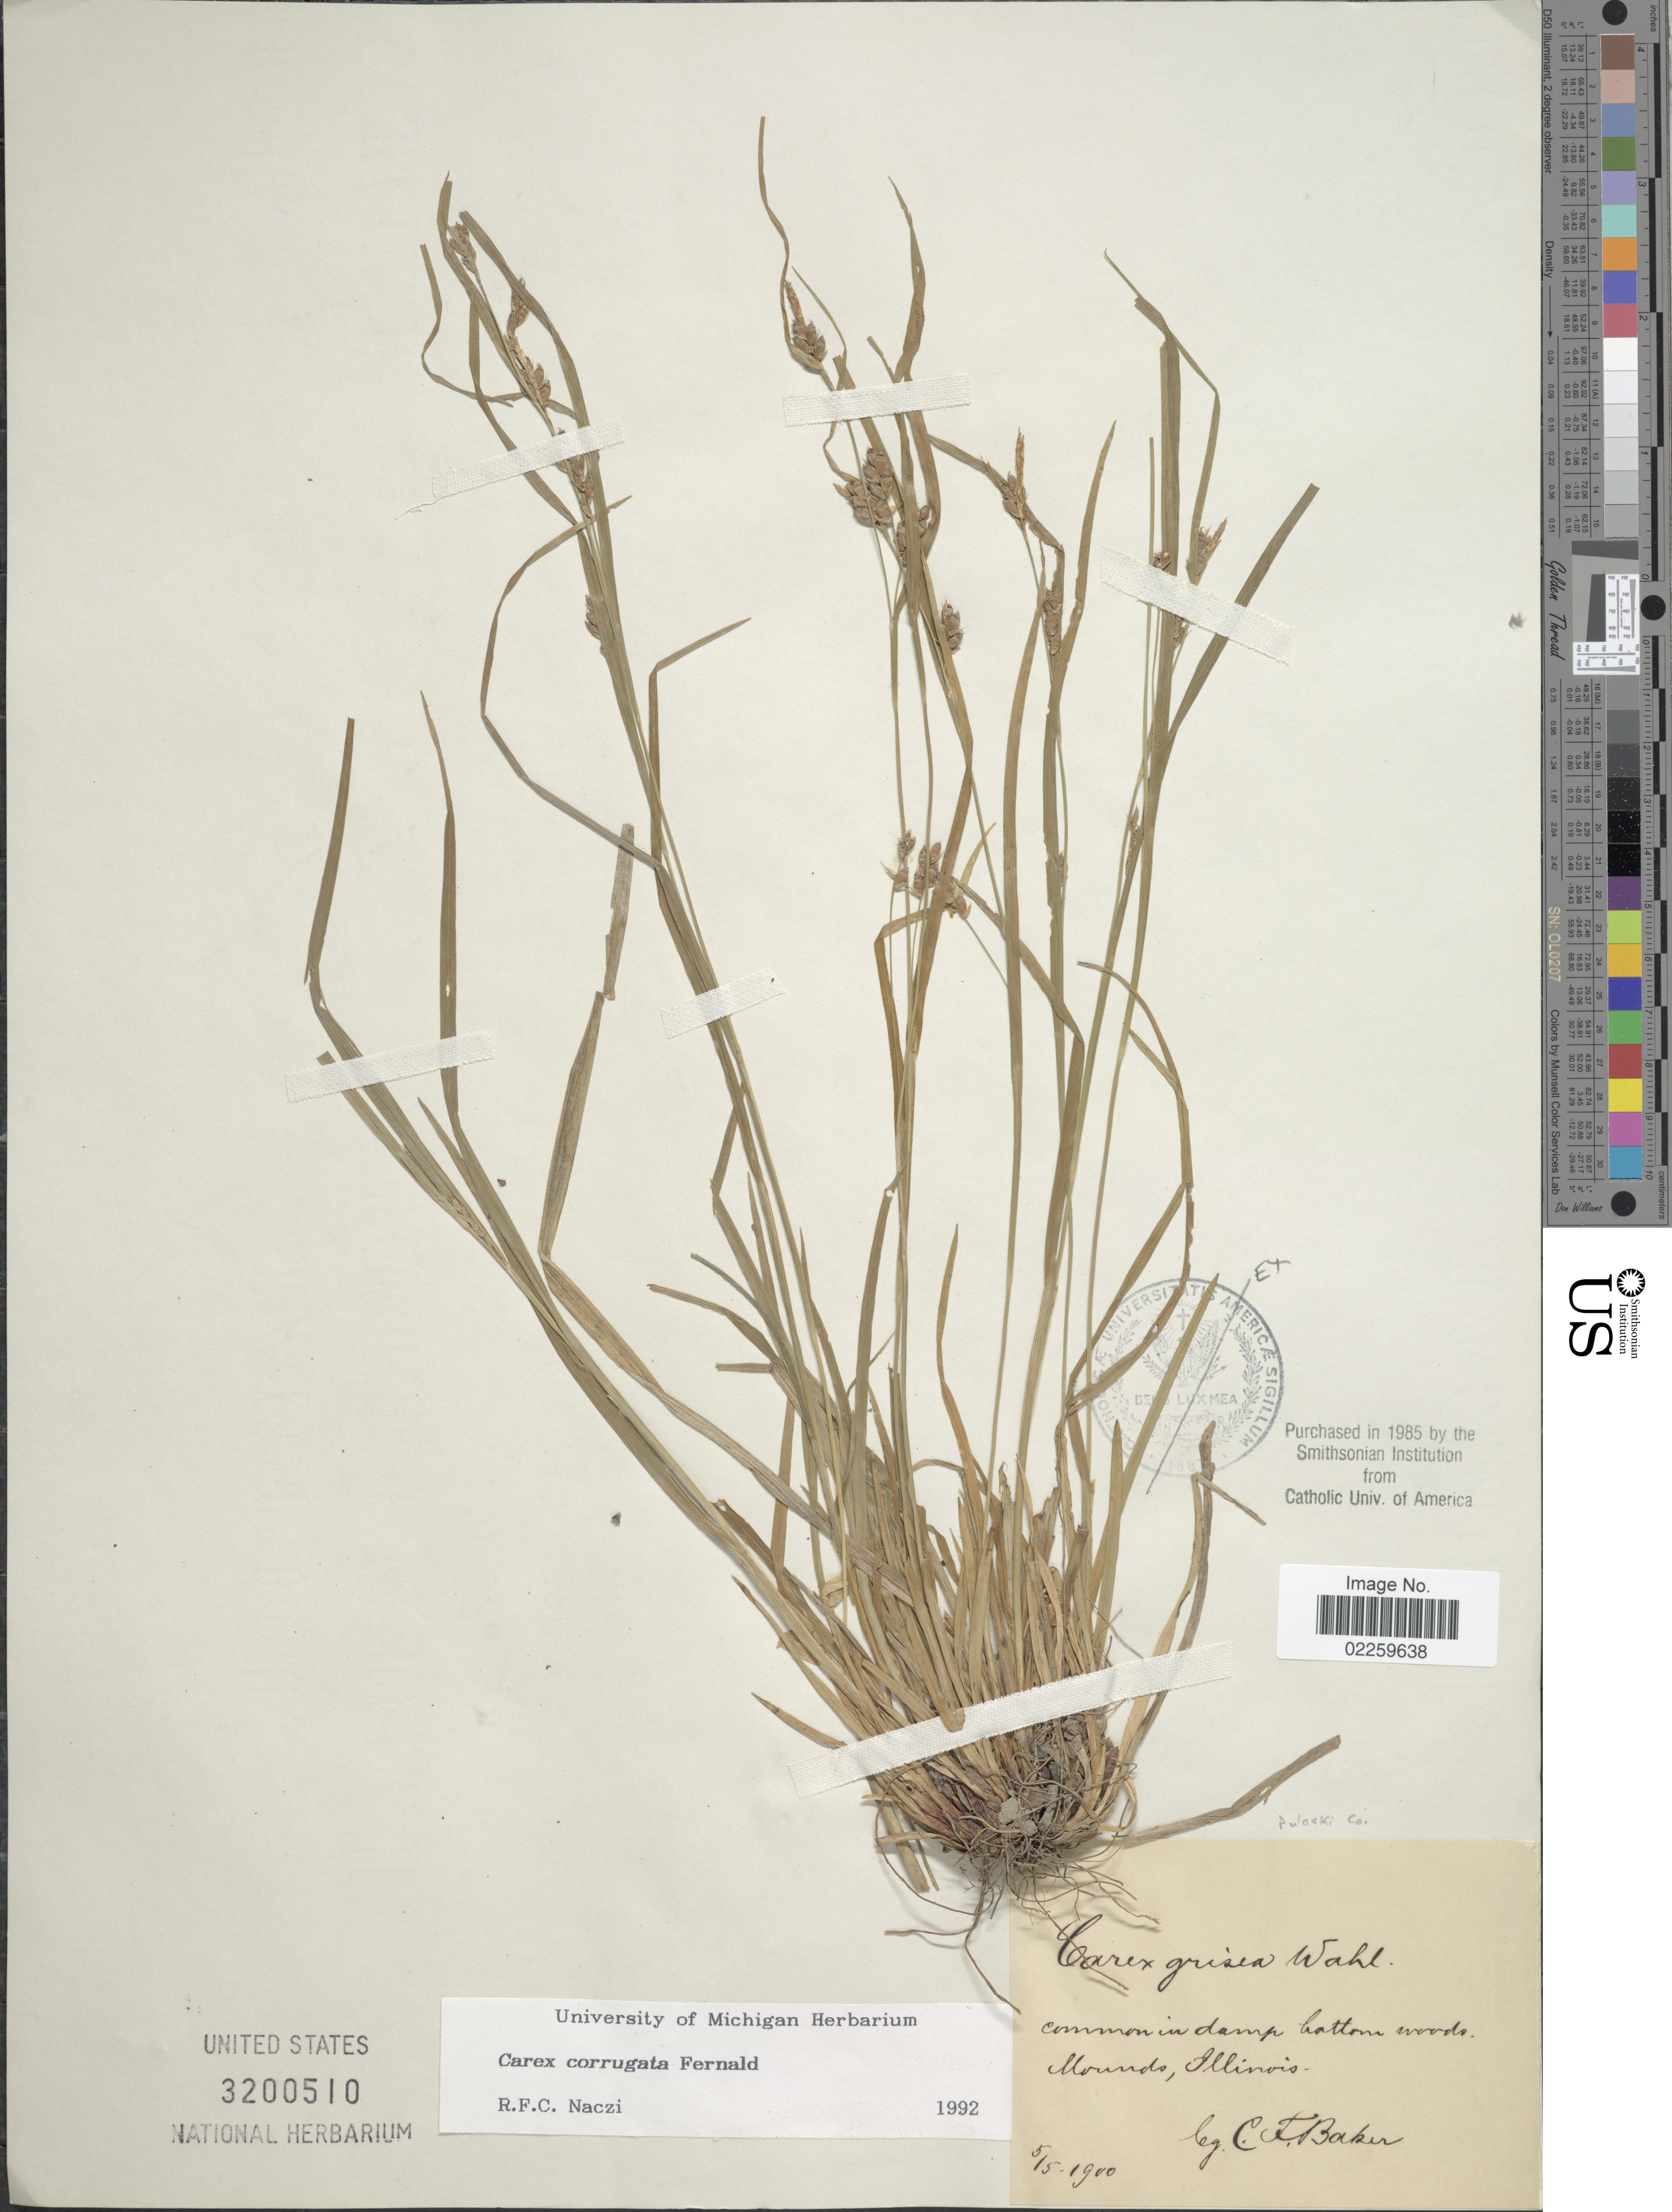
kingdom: Plantae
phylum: Tracheophyta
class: Liliopsida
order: Poales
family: Cyperaceae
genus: Carex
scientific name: Carex corrugata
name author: Fernald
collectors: C. F. Baker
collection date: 1900-05-05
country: United States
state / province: Illinois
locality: Pulaski Co., common in damp bottom woods, Mounds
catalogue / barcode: US 3200510